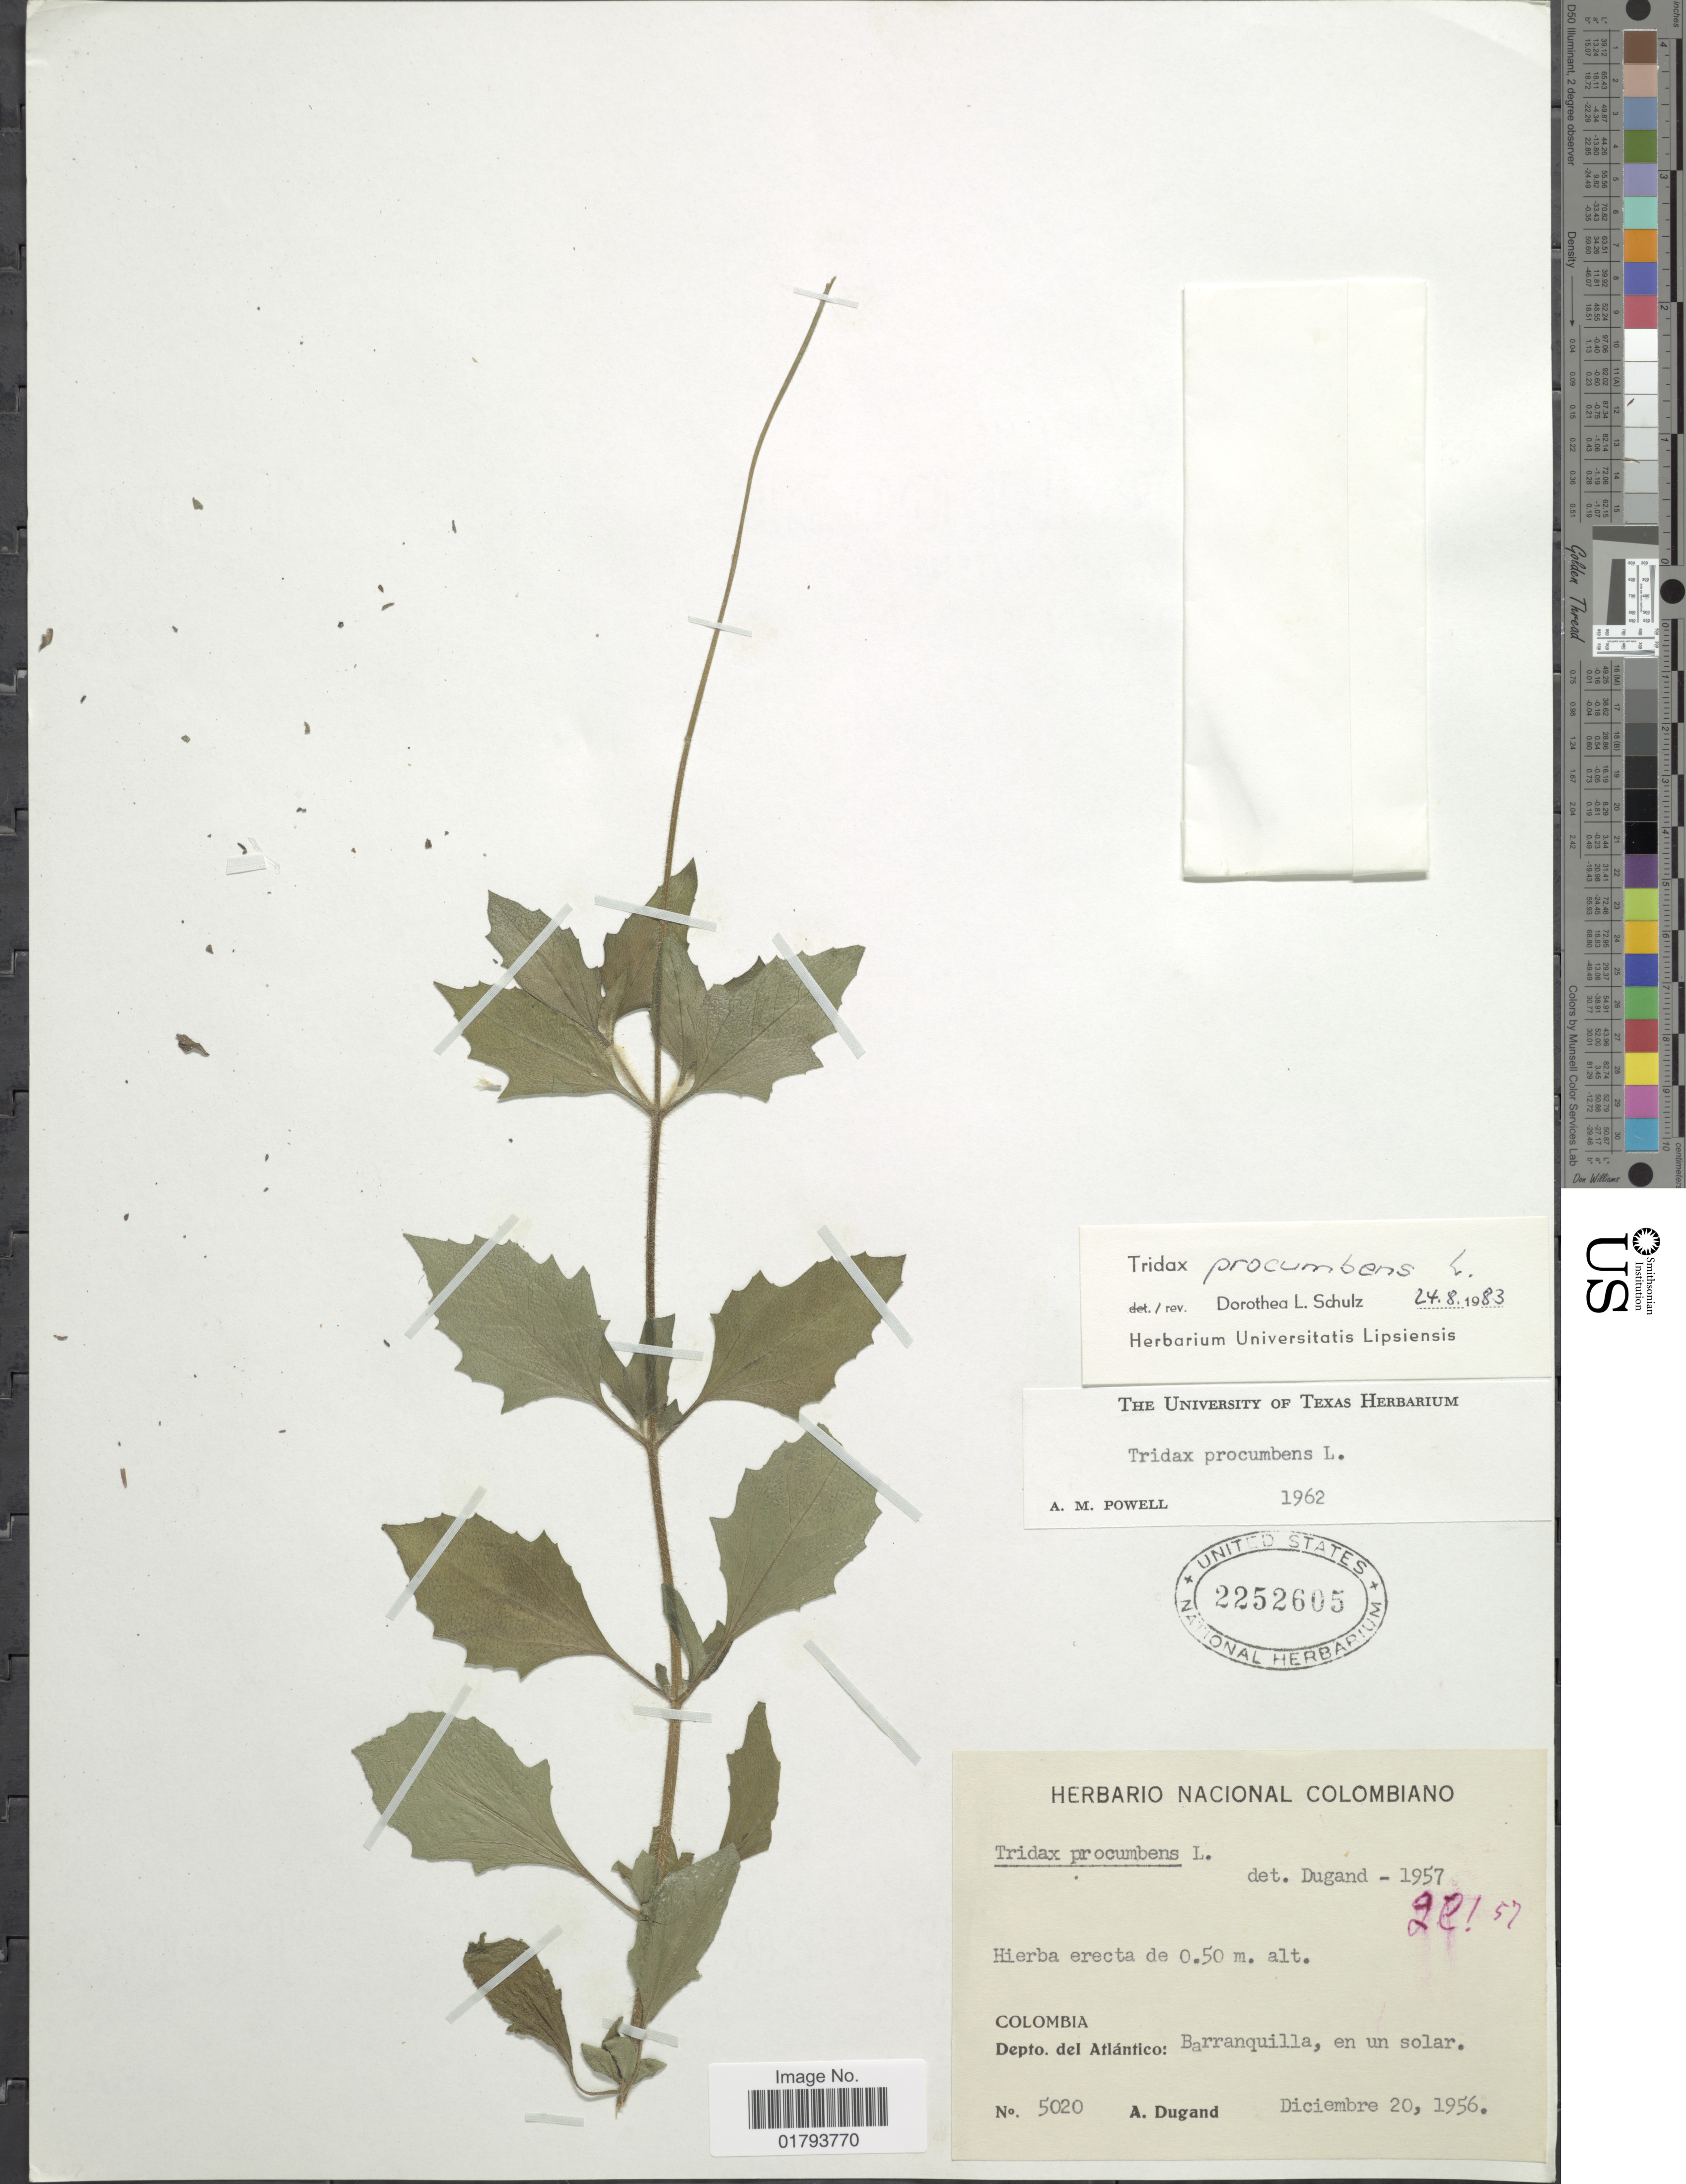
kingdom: Plantae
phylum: Tracheophyta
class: Magnoliopsida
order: Asterales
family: Asteraceae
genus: Tridax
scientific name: Tridax procumbens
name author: L.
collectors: A. Dugand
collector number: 5020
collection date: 1956-12-20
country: Colombia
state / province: Atlántico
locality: Barranquilla, en un solar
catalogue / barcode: US 2252605